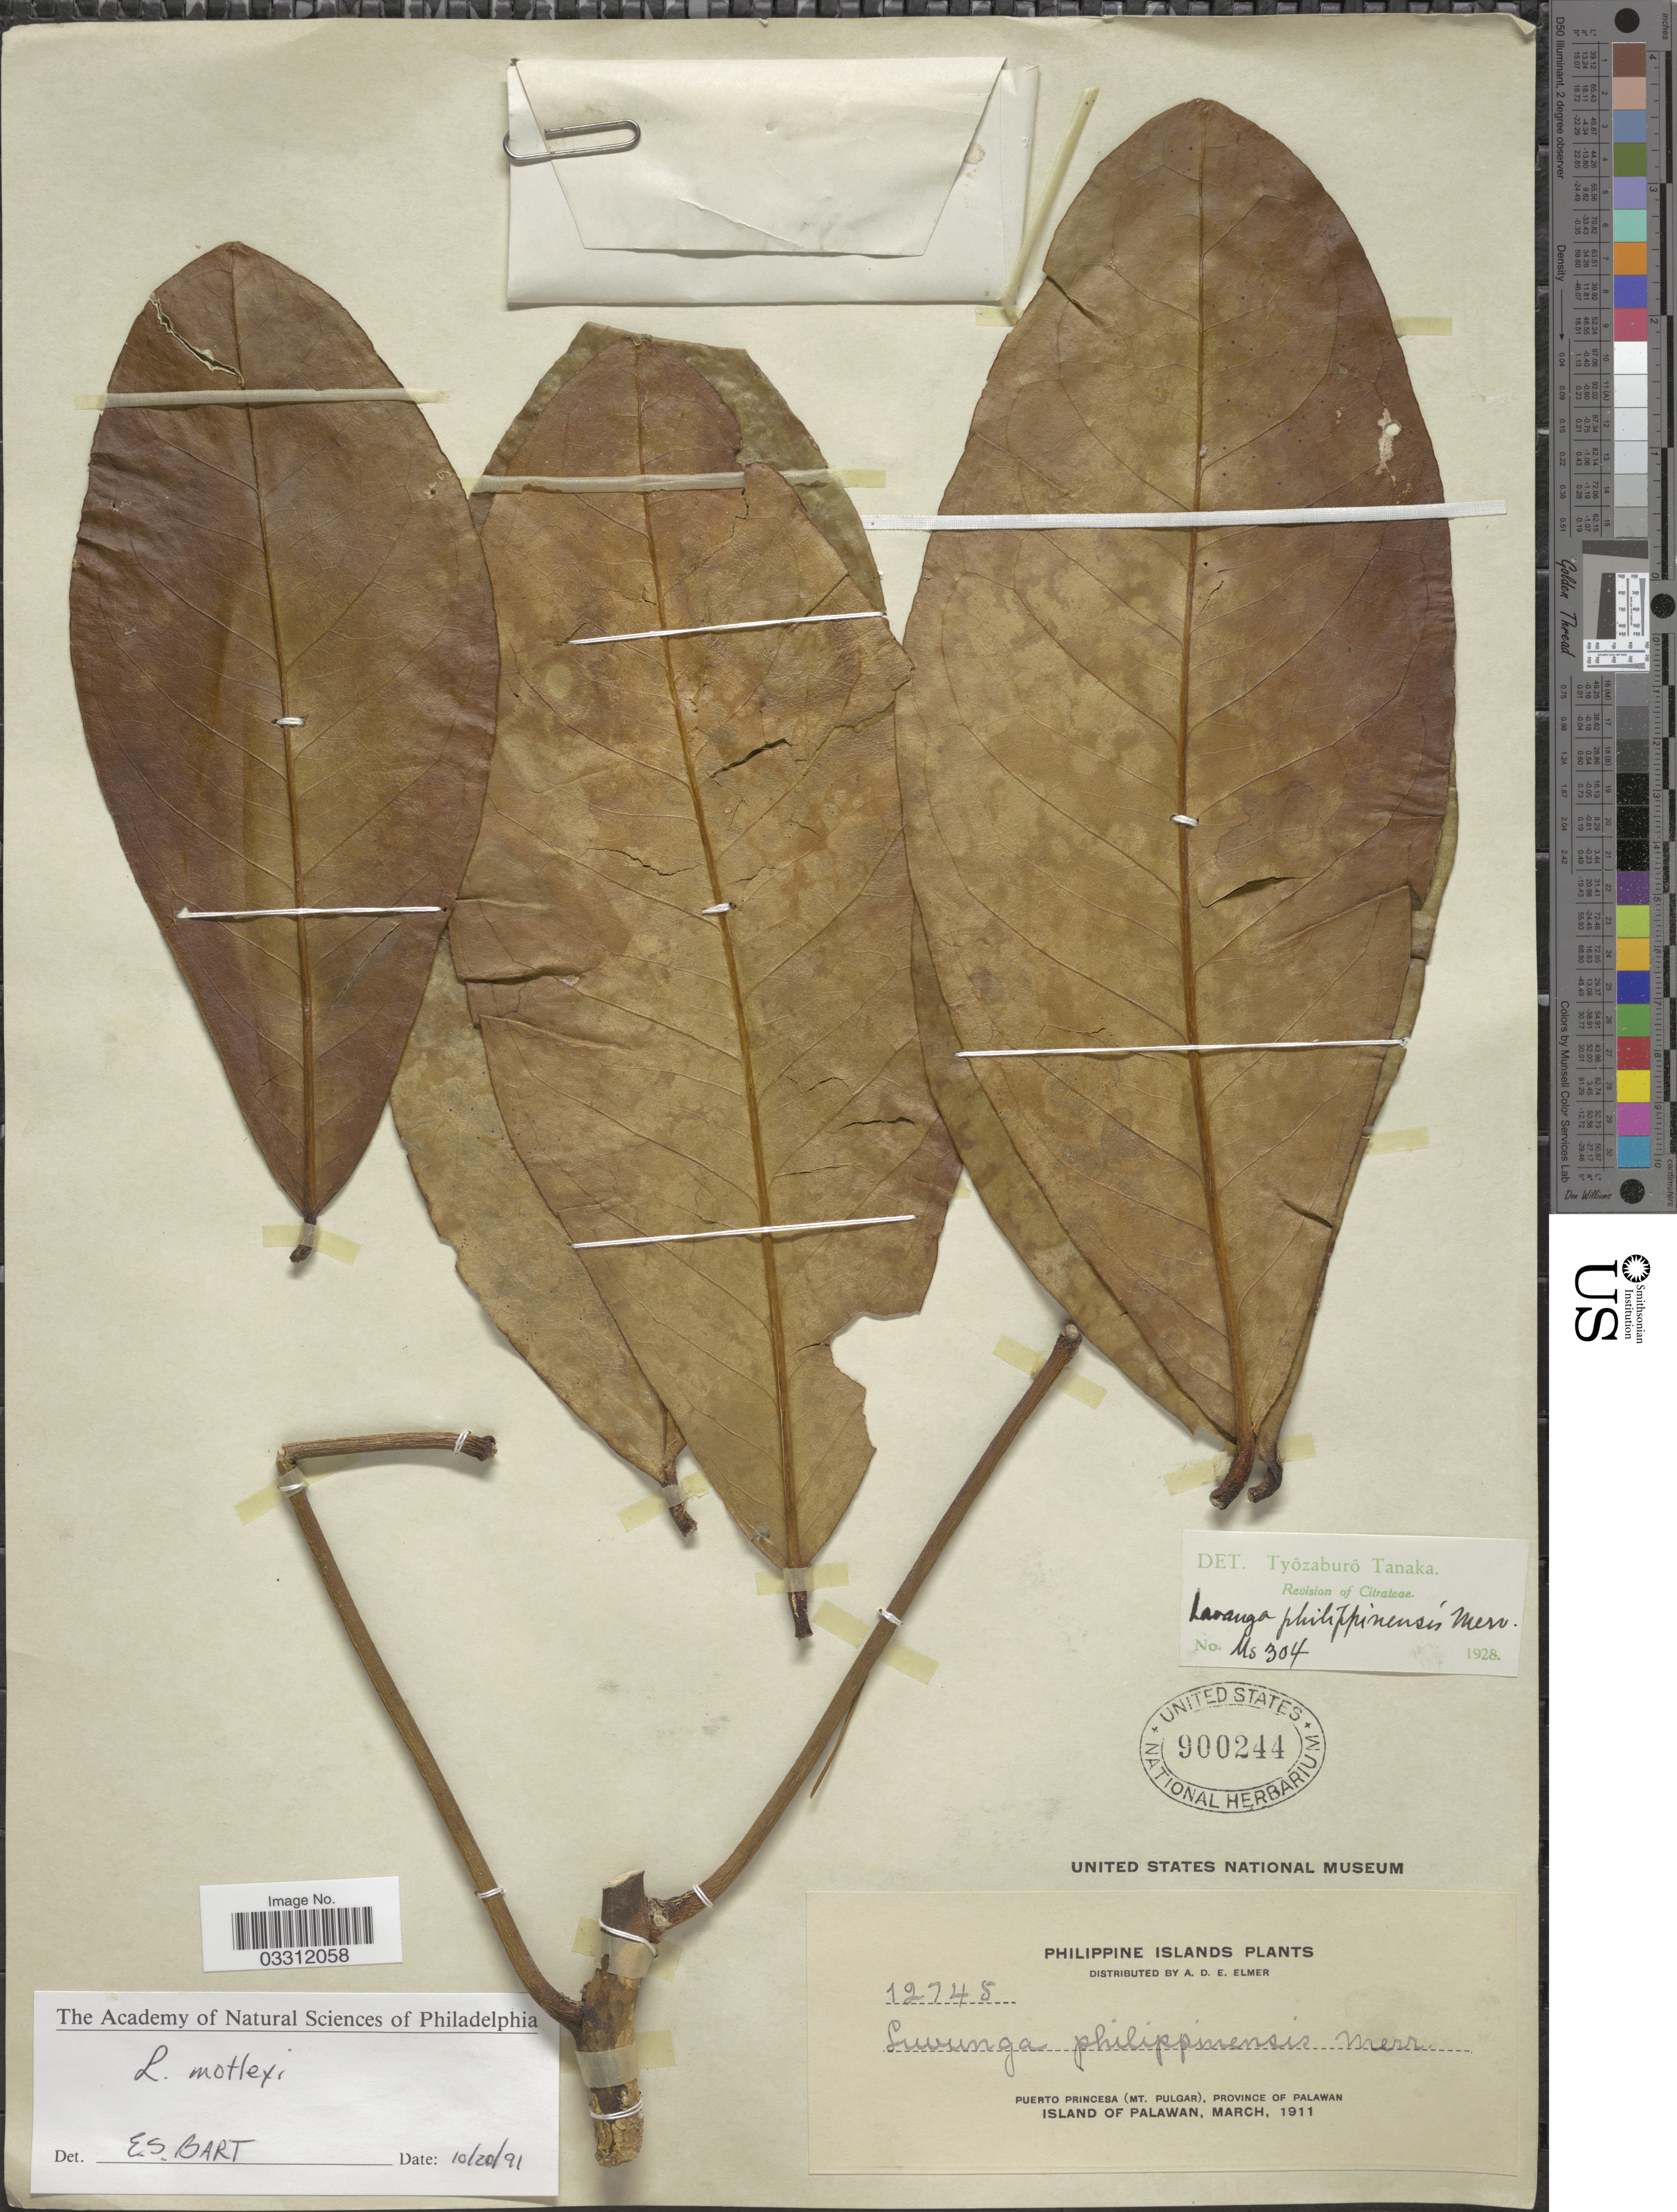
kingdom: Plantae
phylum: Tracheophyta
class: Magnoliopsida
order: Sapindales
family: Rutaceae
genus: Luvunga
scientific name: Luvunga philippinensis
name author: Merr.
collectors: A. D. E. Elmer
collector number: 12745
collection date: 1911-03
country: Philippines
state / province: Mimaropa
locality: Philippine Islands, Puerto Princesa (Mt. Pulgar), Province of Palawan, Island of Palawan.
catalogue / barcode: US 900244